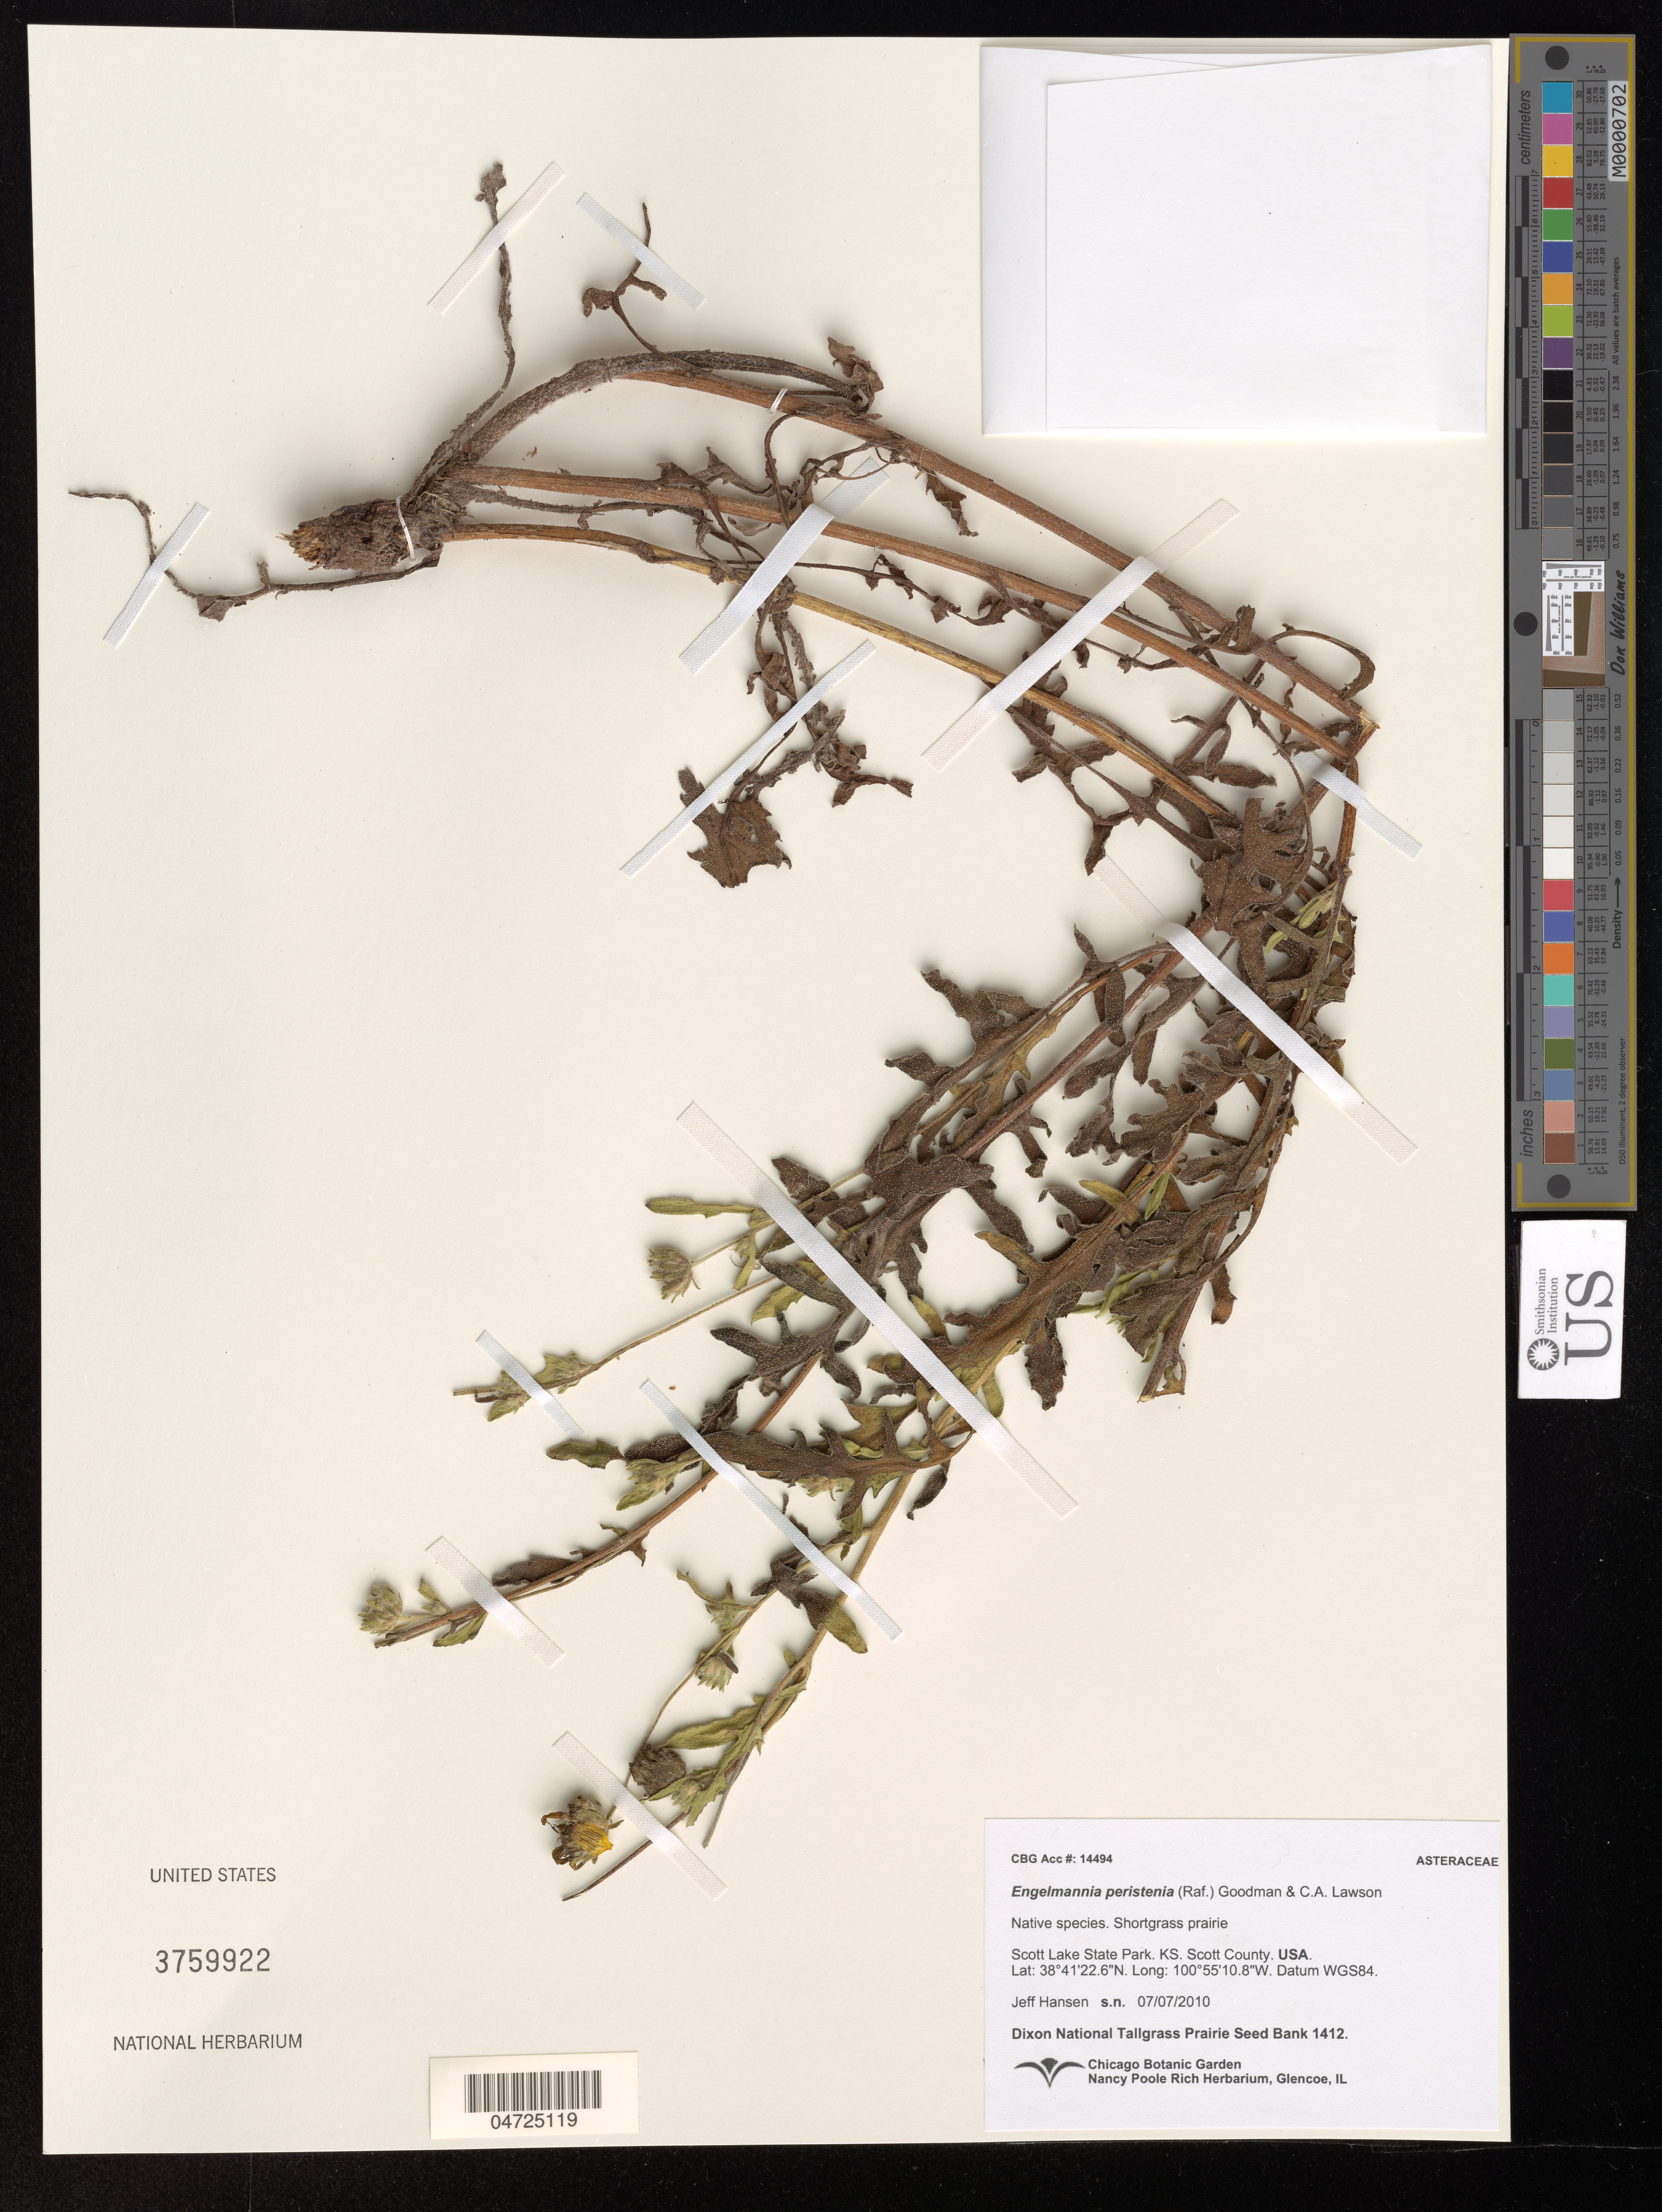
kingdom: Plantae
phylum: Tracheophyta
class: Magnoliopsida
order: Asterales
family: Asteraceae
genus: Engelmannia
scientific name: Engelmannia peristenia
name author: (Raf.) Goodman & C.A. Lawson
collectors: J. Hansen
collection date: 2010-07-07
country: United States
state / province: Kansas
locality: Scott Lake State Park. Scott County. Datum WGS84.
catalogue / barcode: US 3759922